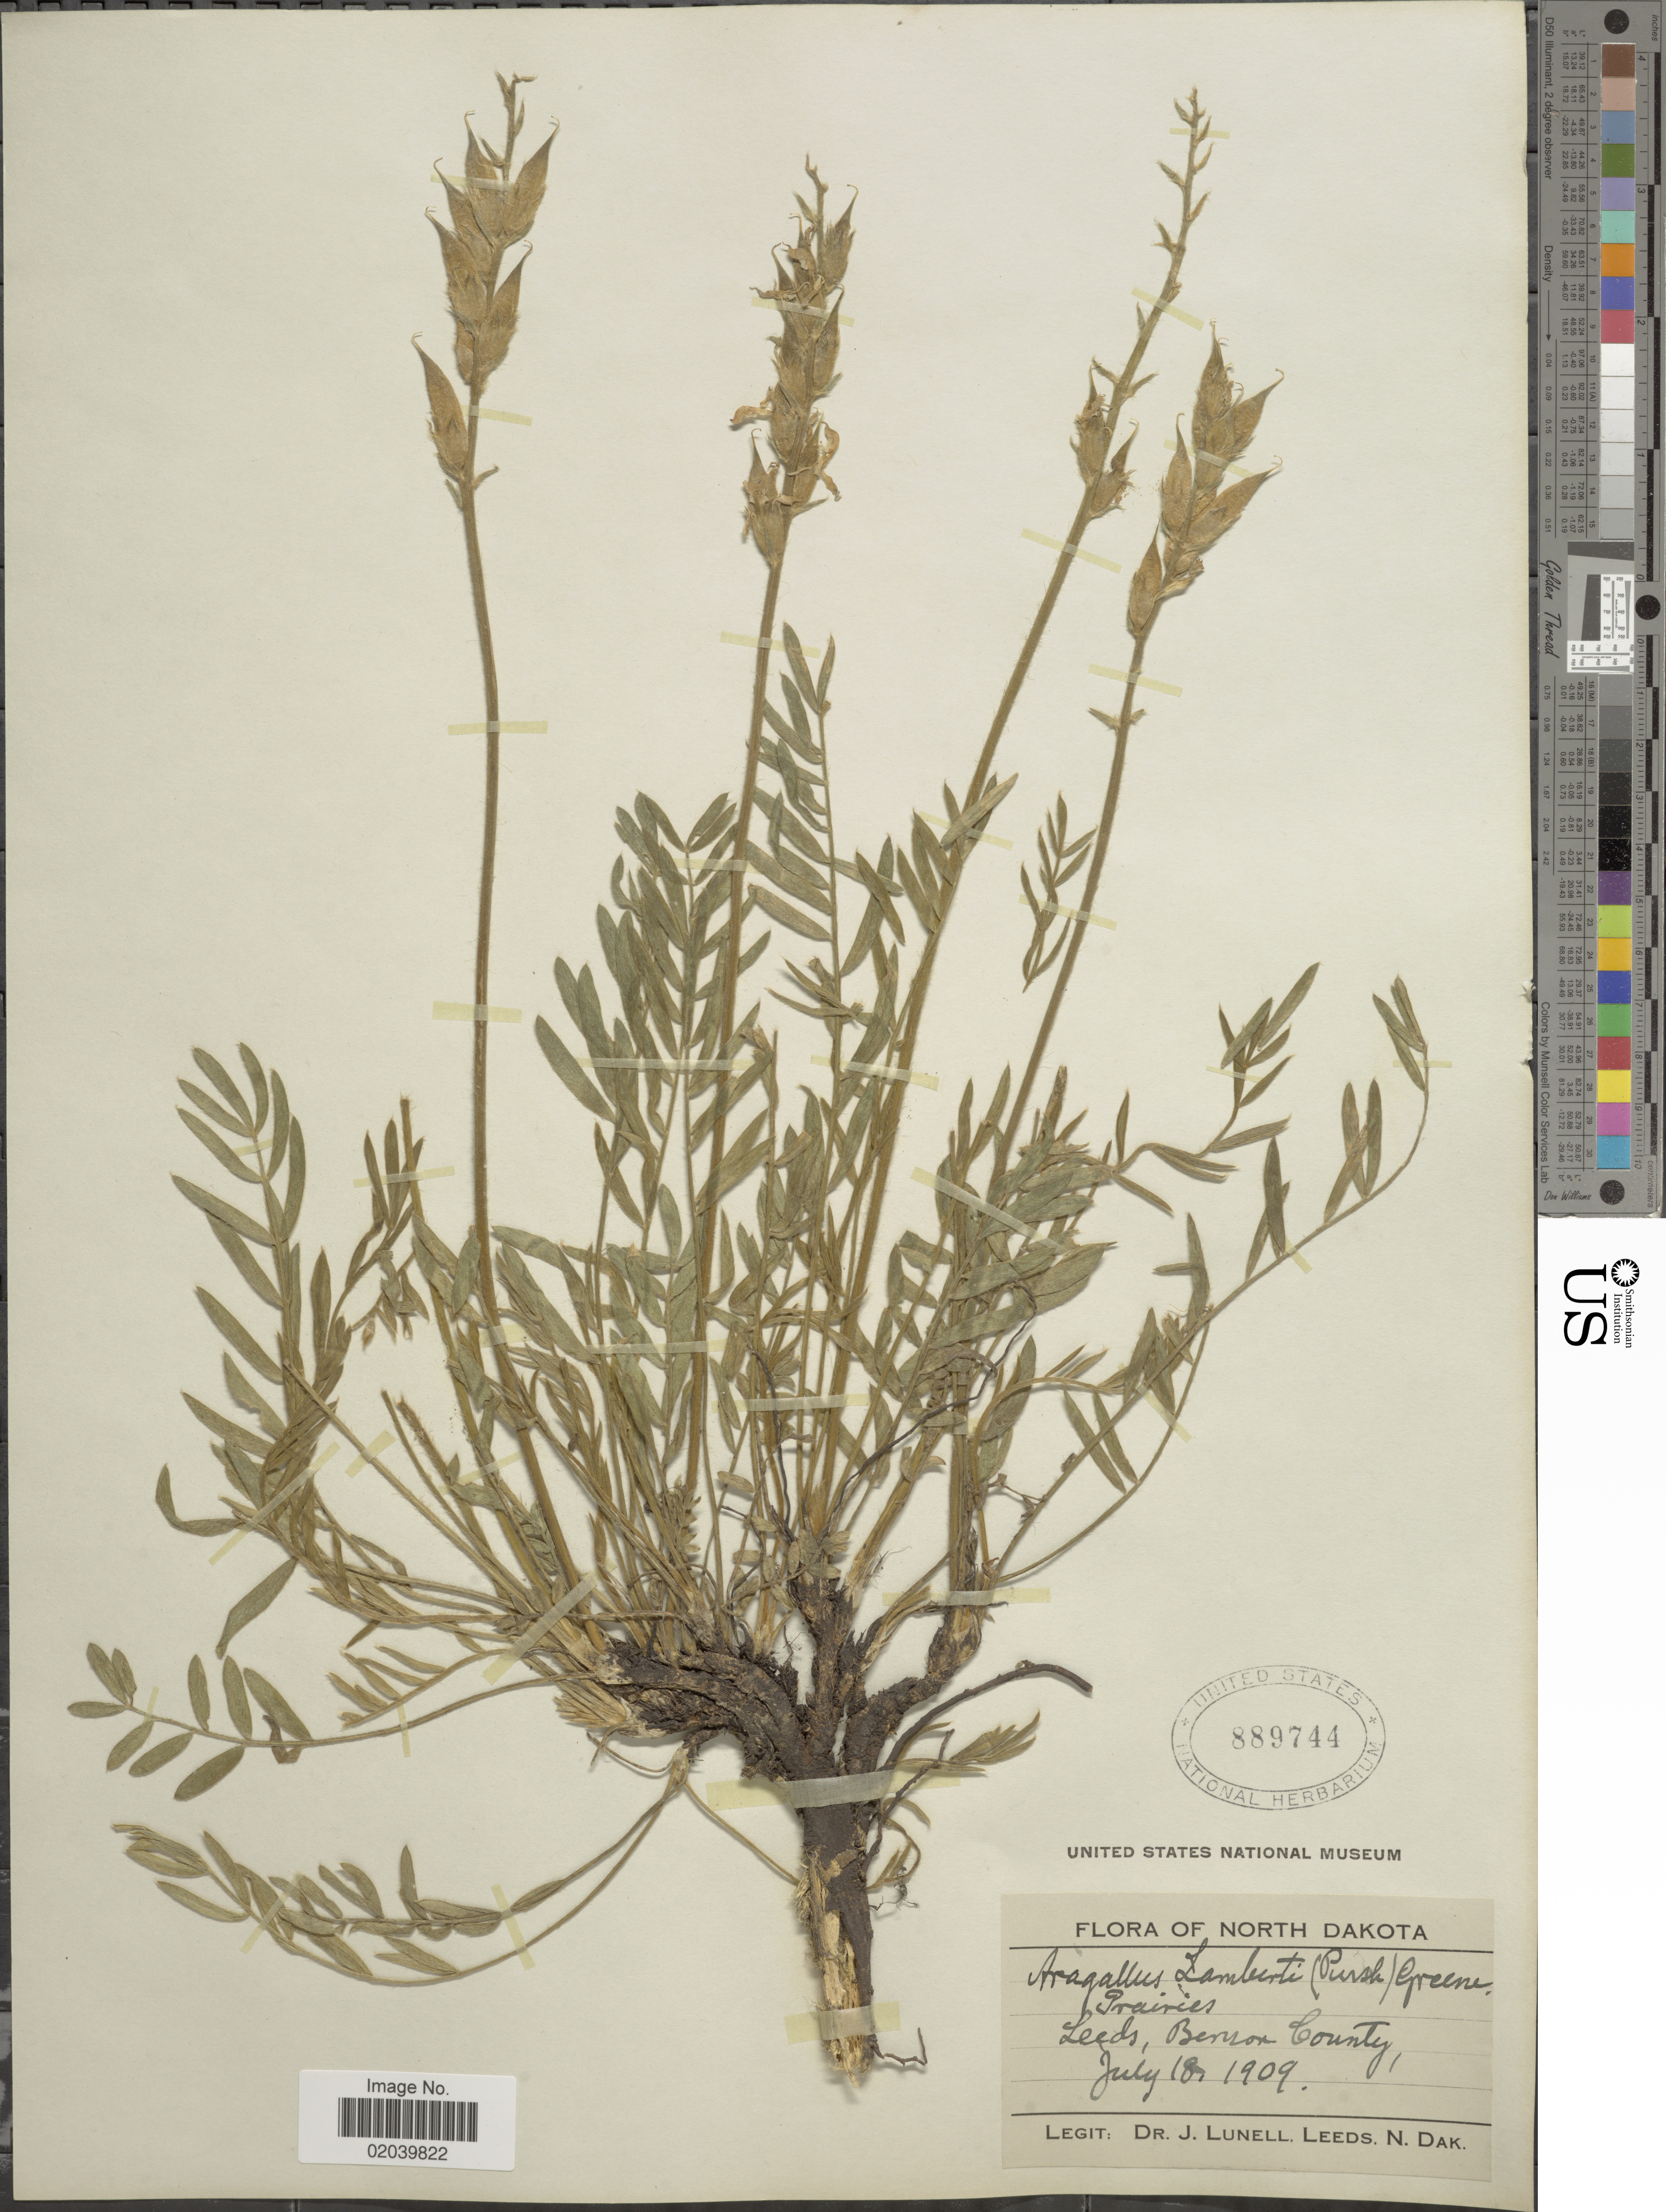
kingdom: Plantae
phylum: Tracheophyta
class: Magnoliopsida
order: Fabales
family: Fabaceae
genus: Oxytropis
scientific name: Oxytropis lambertii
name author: Pursh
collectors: J. Lunell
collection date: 1909-07-18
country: United States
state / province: North Dakota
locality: Prairies. Leeds, Benson County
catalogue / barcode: US 889744